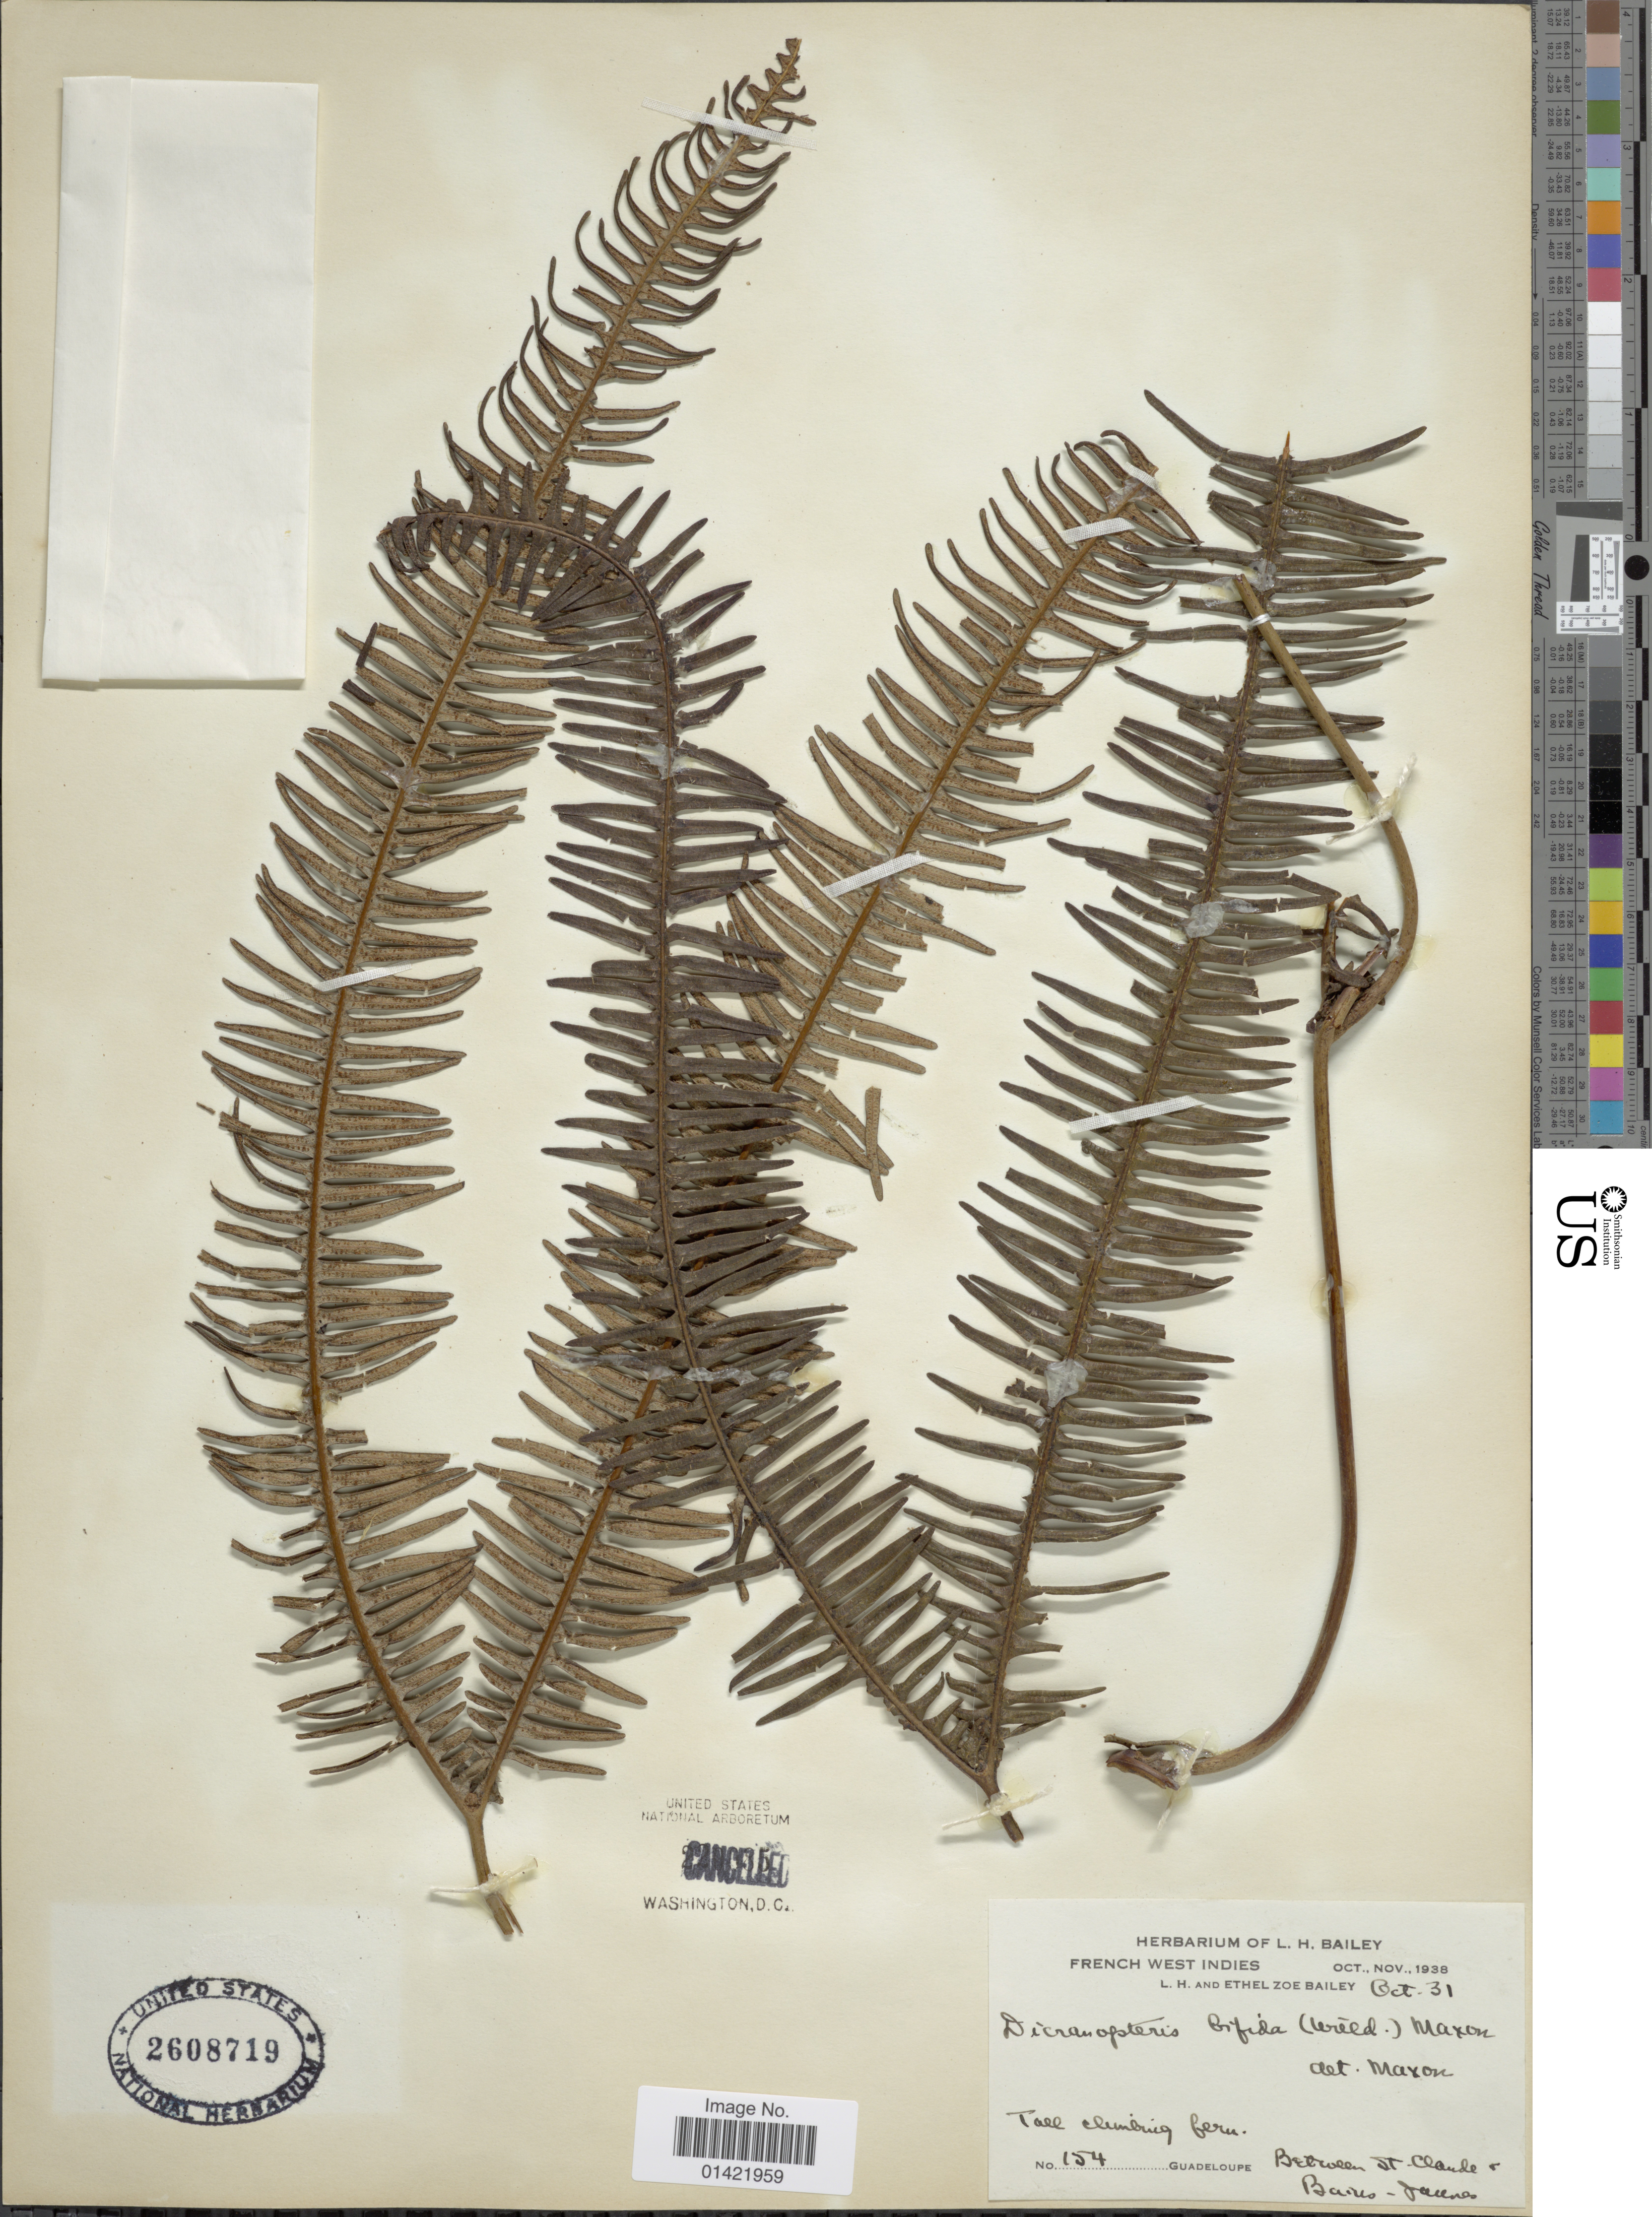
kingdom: Plantae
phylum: Tracheophyta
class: Polypodiopsida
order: Gleicheniales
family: Gleicheniaceae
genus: Sticherus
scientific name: Sticherus bifidus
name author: (Willd.) Ching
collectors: L. H. Bailey & E. Z. Bailey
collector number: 154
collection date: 1938-10/1938-11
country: Guadeloupe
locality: French West Indies. Between St. Claude & Baires-Gaunes. [interpreted]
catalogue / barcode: US 2608719